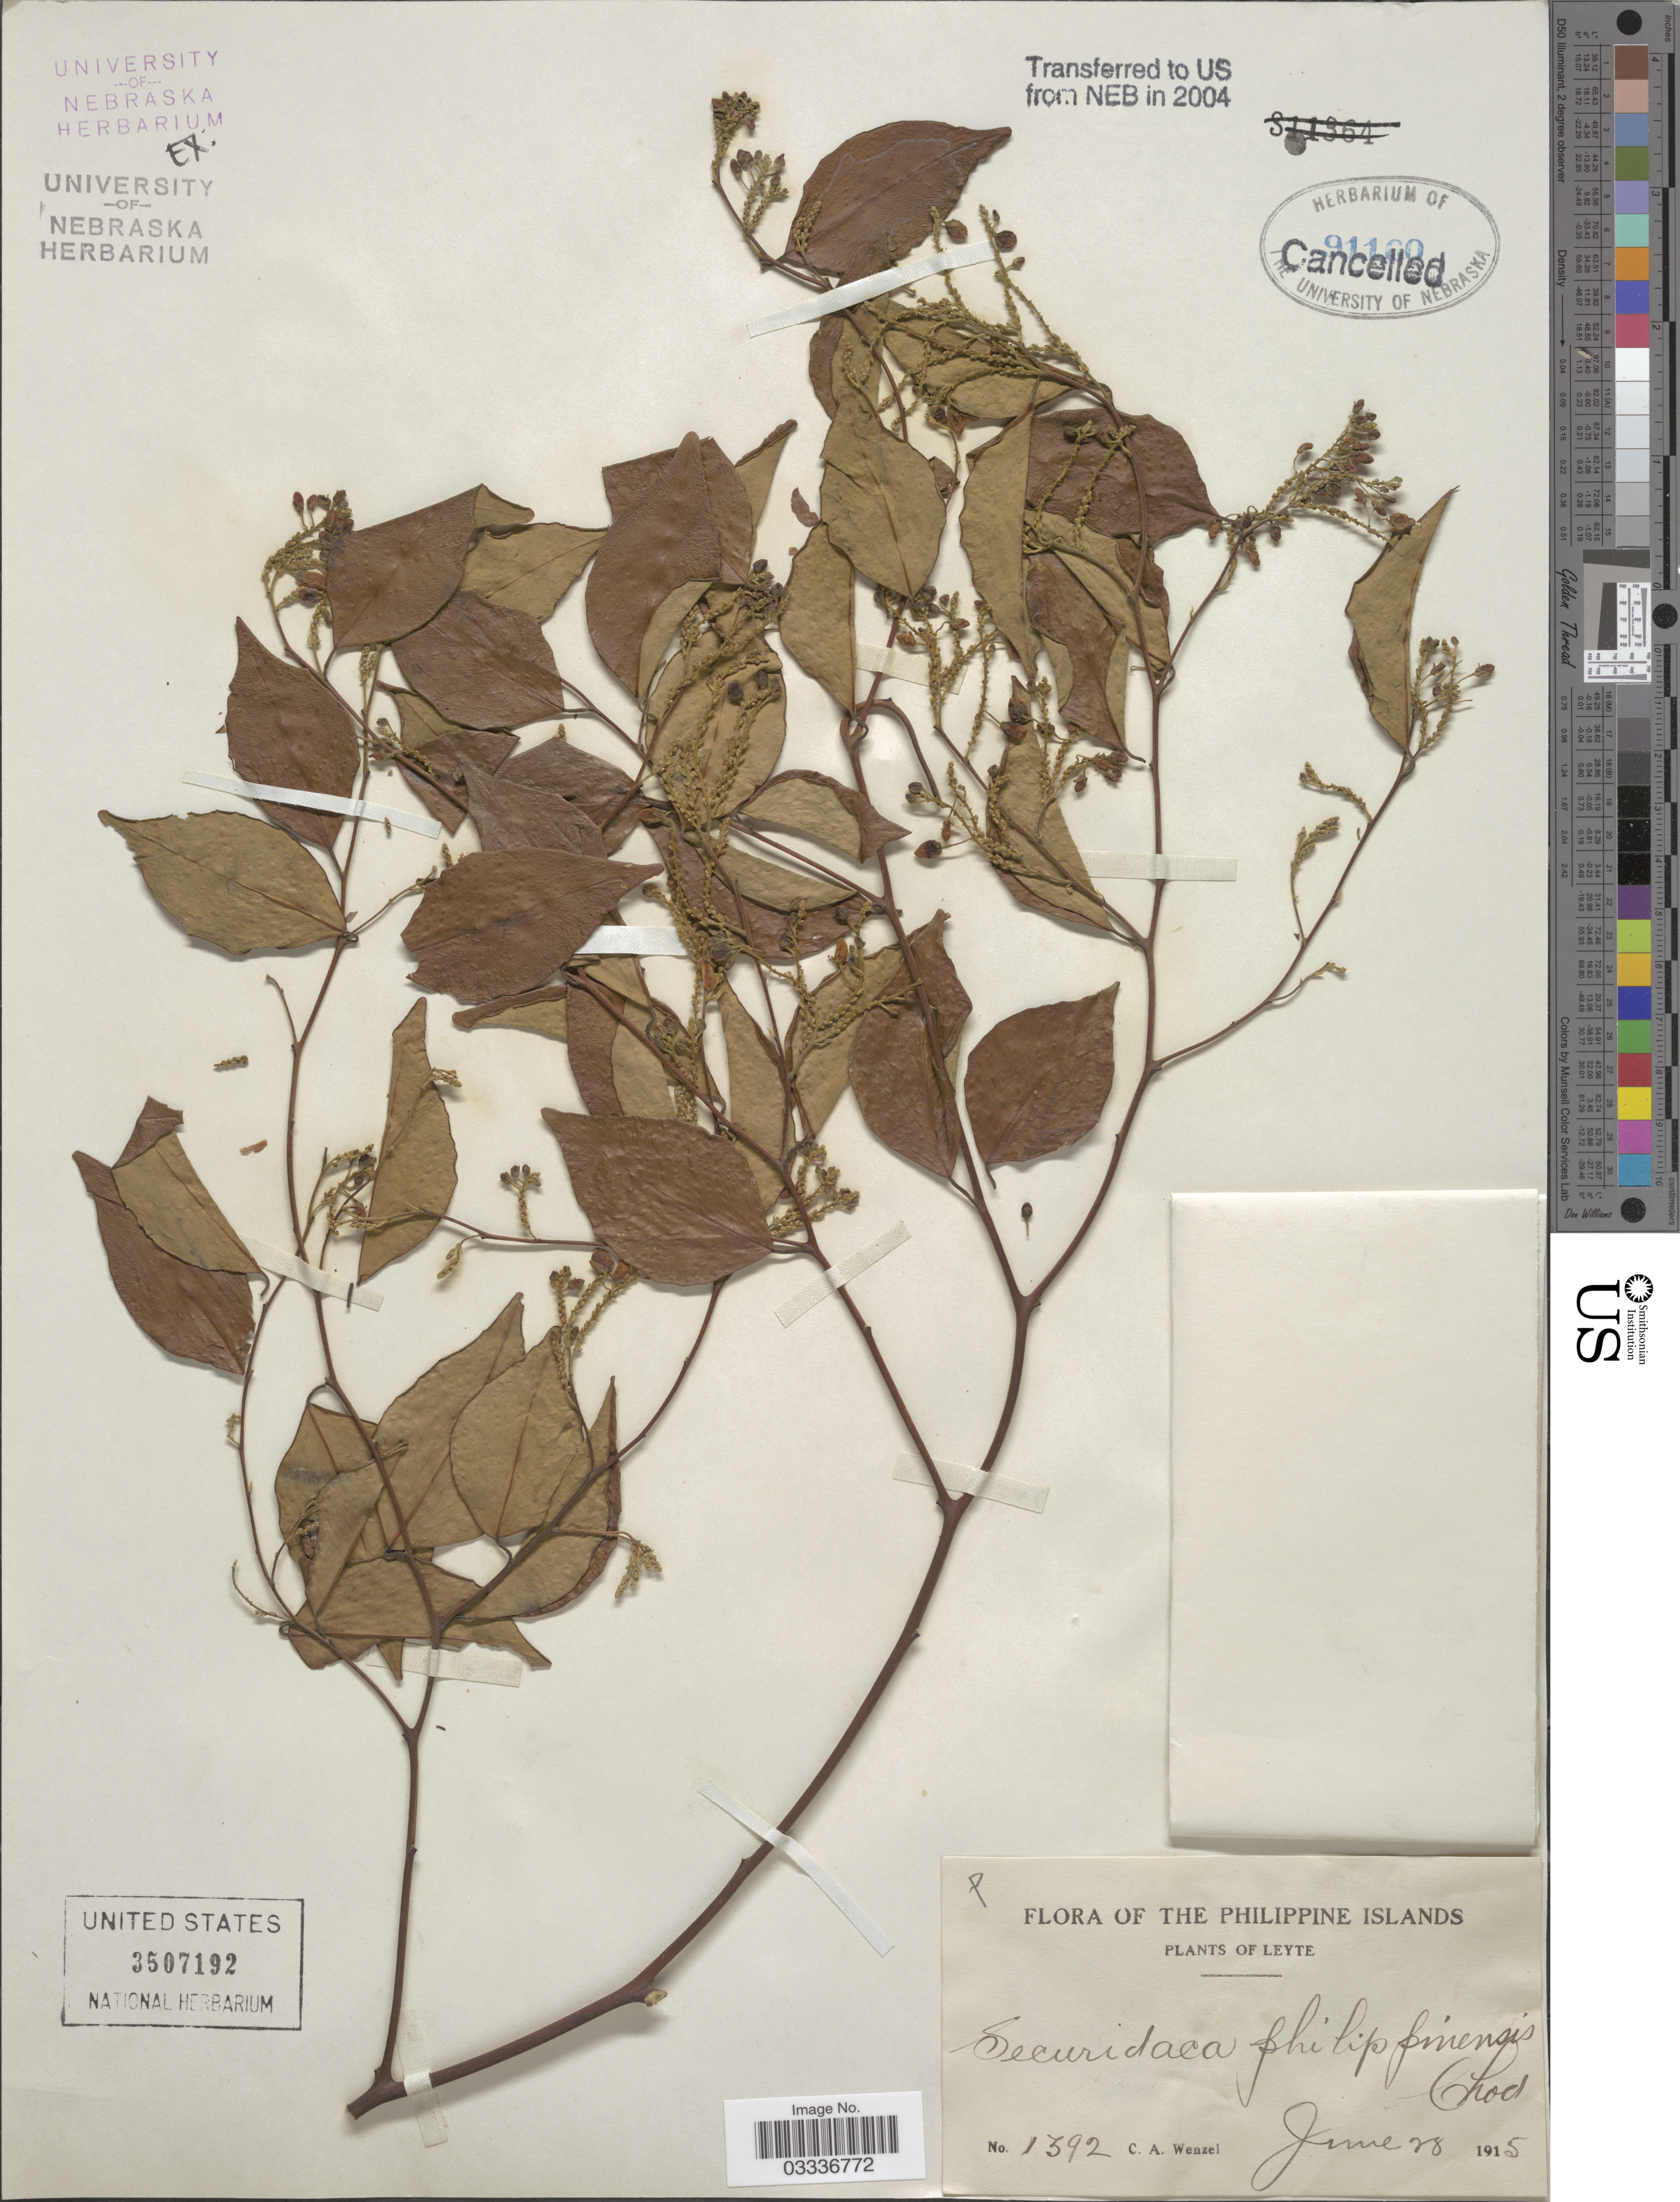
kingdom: Plantae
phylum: Tracheophyta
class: Magnoliopsida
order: Fabales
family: Polygalaceae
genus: Securidaca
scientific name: Securidaca philippinensis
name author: Chodat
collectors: C. Wenzel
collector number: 1392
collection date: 1915-06-28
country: Philippines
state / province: Eastern Visayas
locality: Leyte.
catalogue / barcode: US 3507192